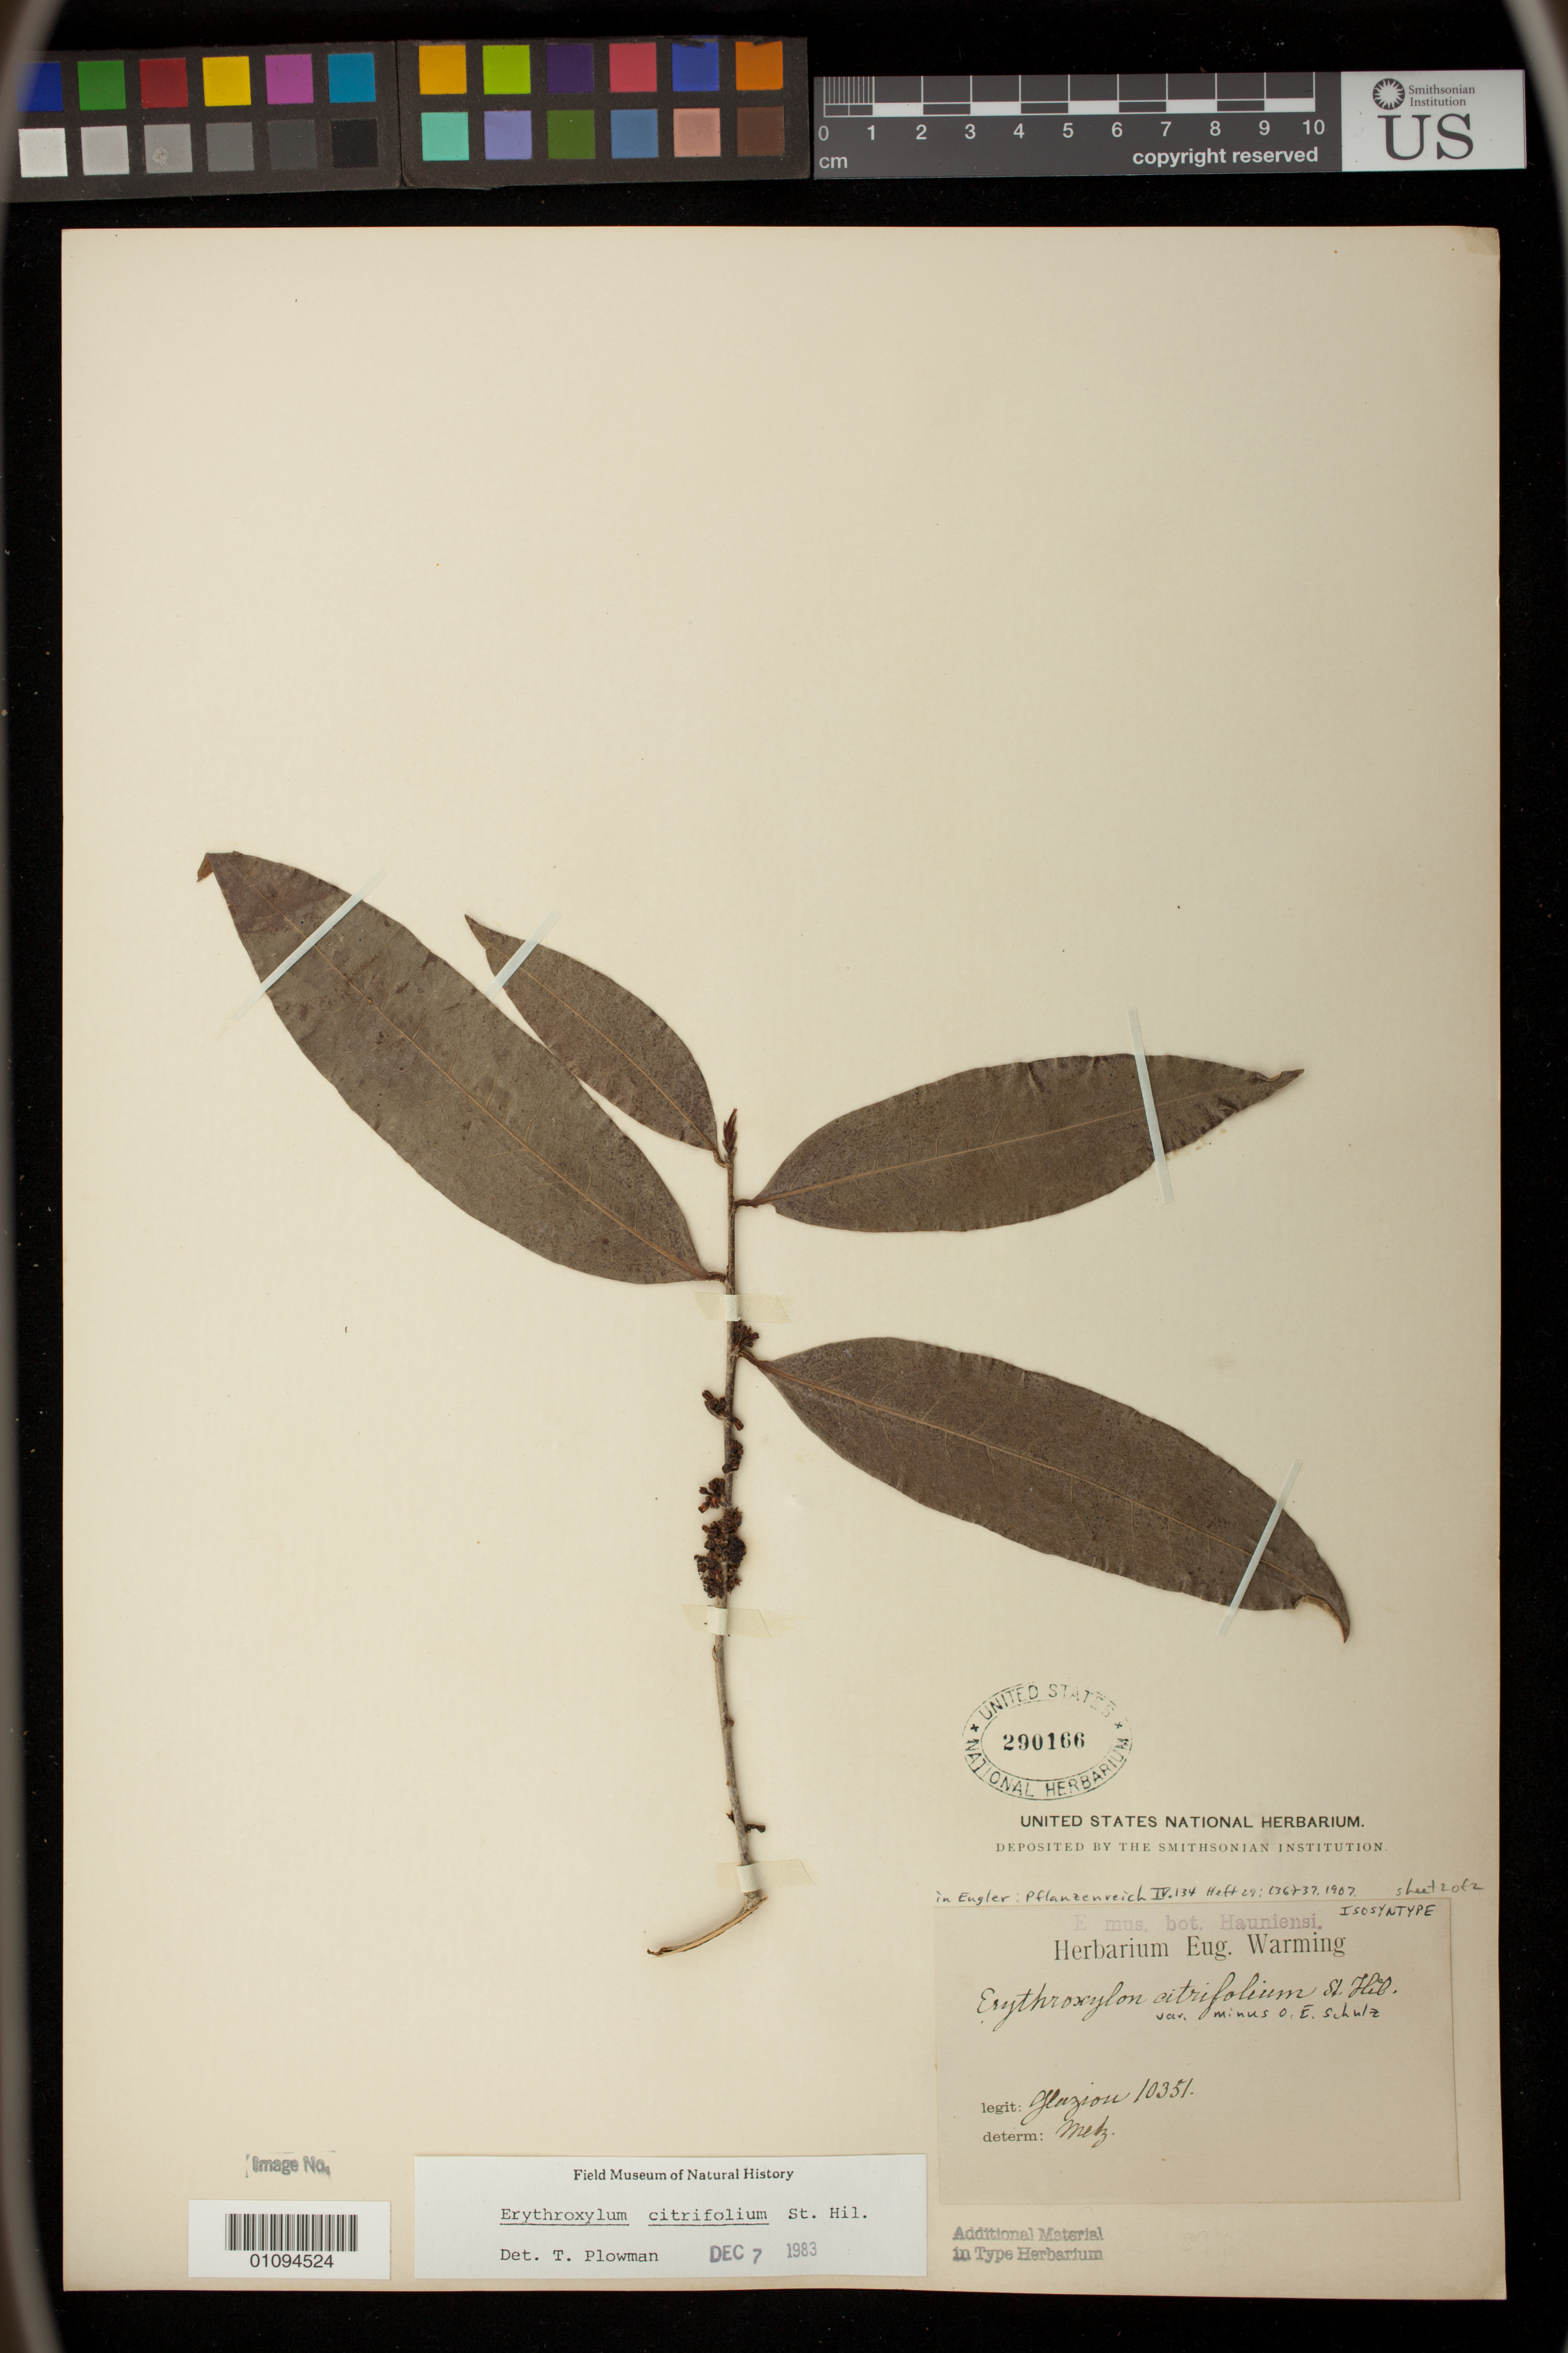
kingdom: Plantae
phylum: Tracheophyta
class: Magnoliopsida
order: Malpighiales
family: Erythroxylaceae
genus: Erythroxylum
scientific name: Erythroxylum citrifolium var. minus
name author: O.E. Schulz in Engl.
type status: Isosyntype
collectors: A. F. M. Glaziou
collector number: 10351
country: Brazil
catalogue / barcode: US 290166